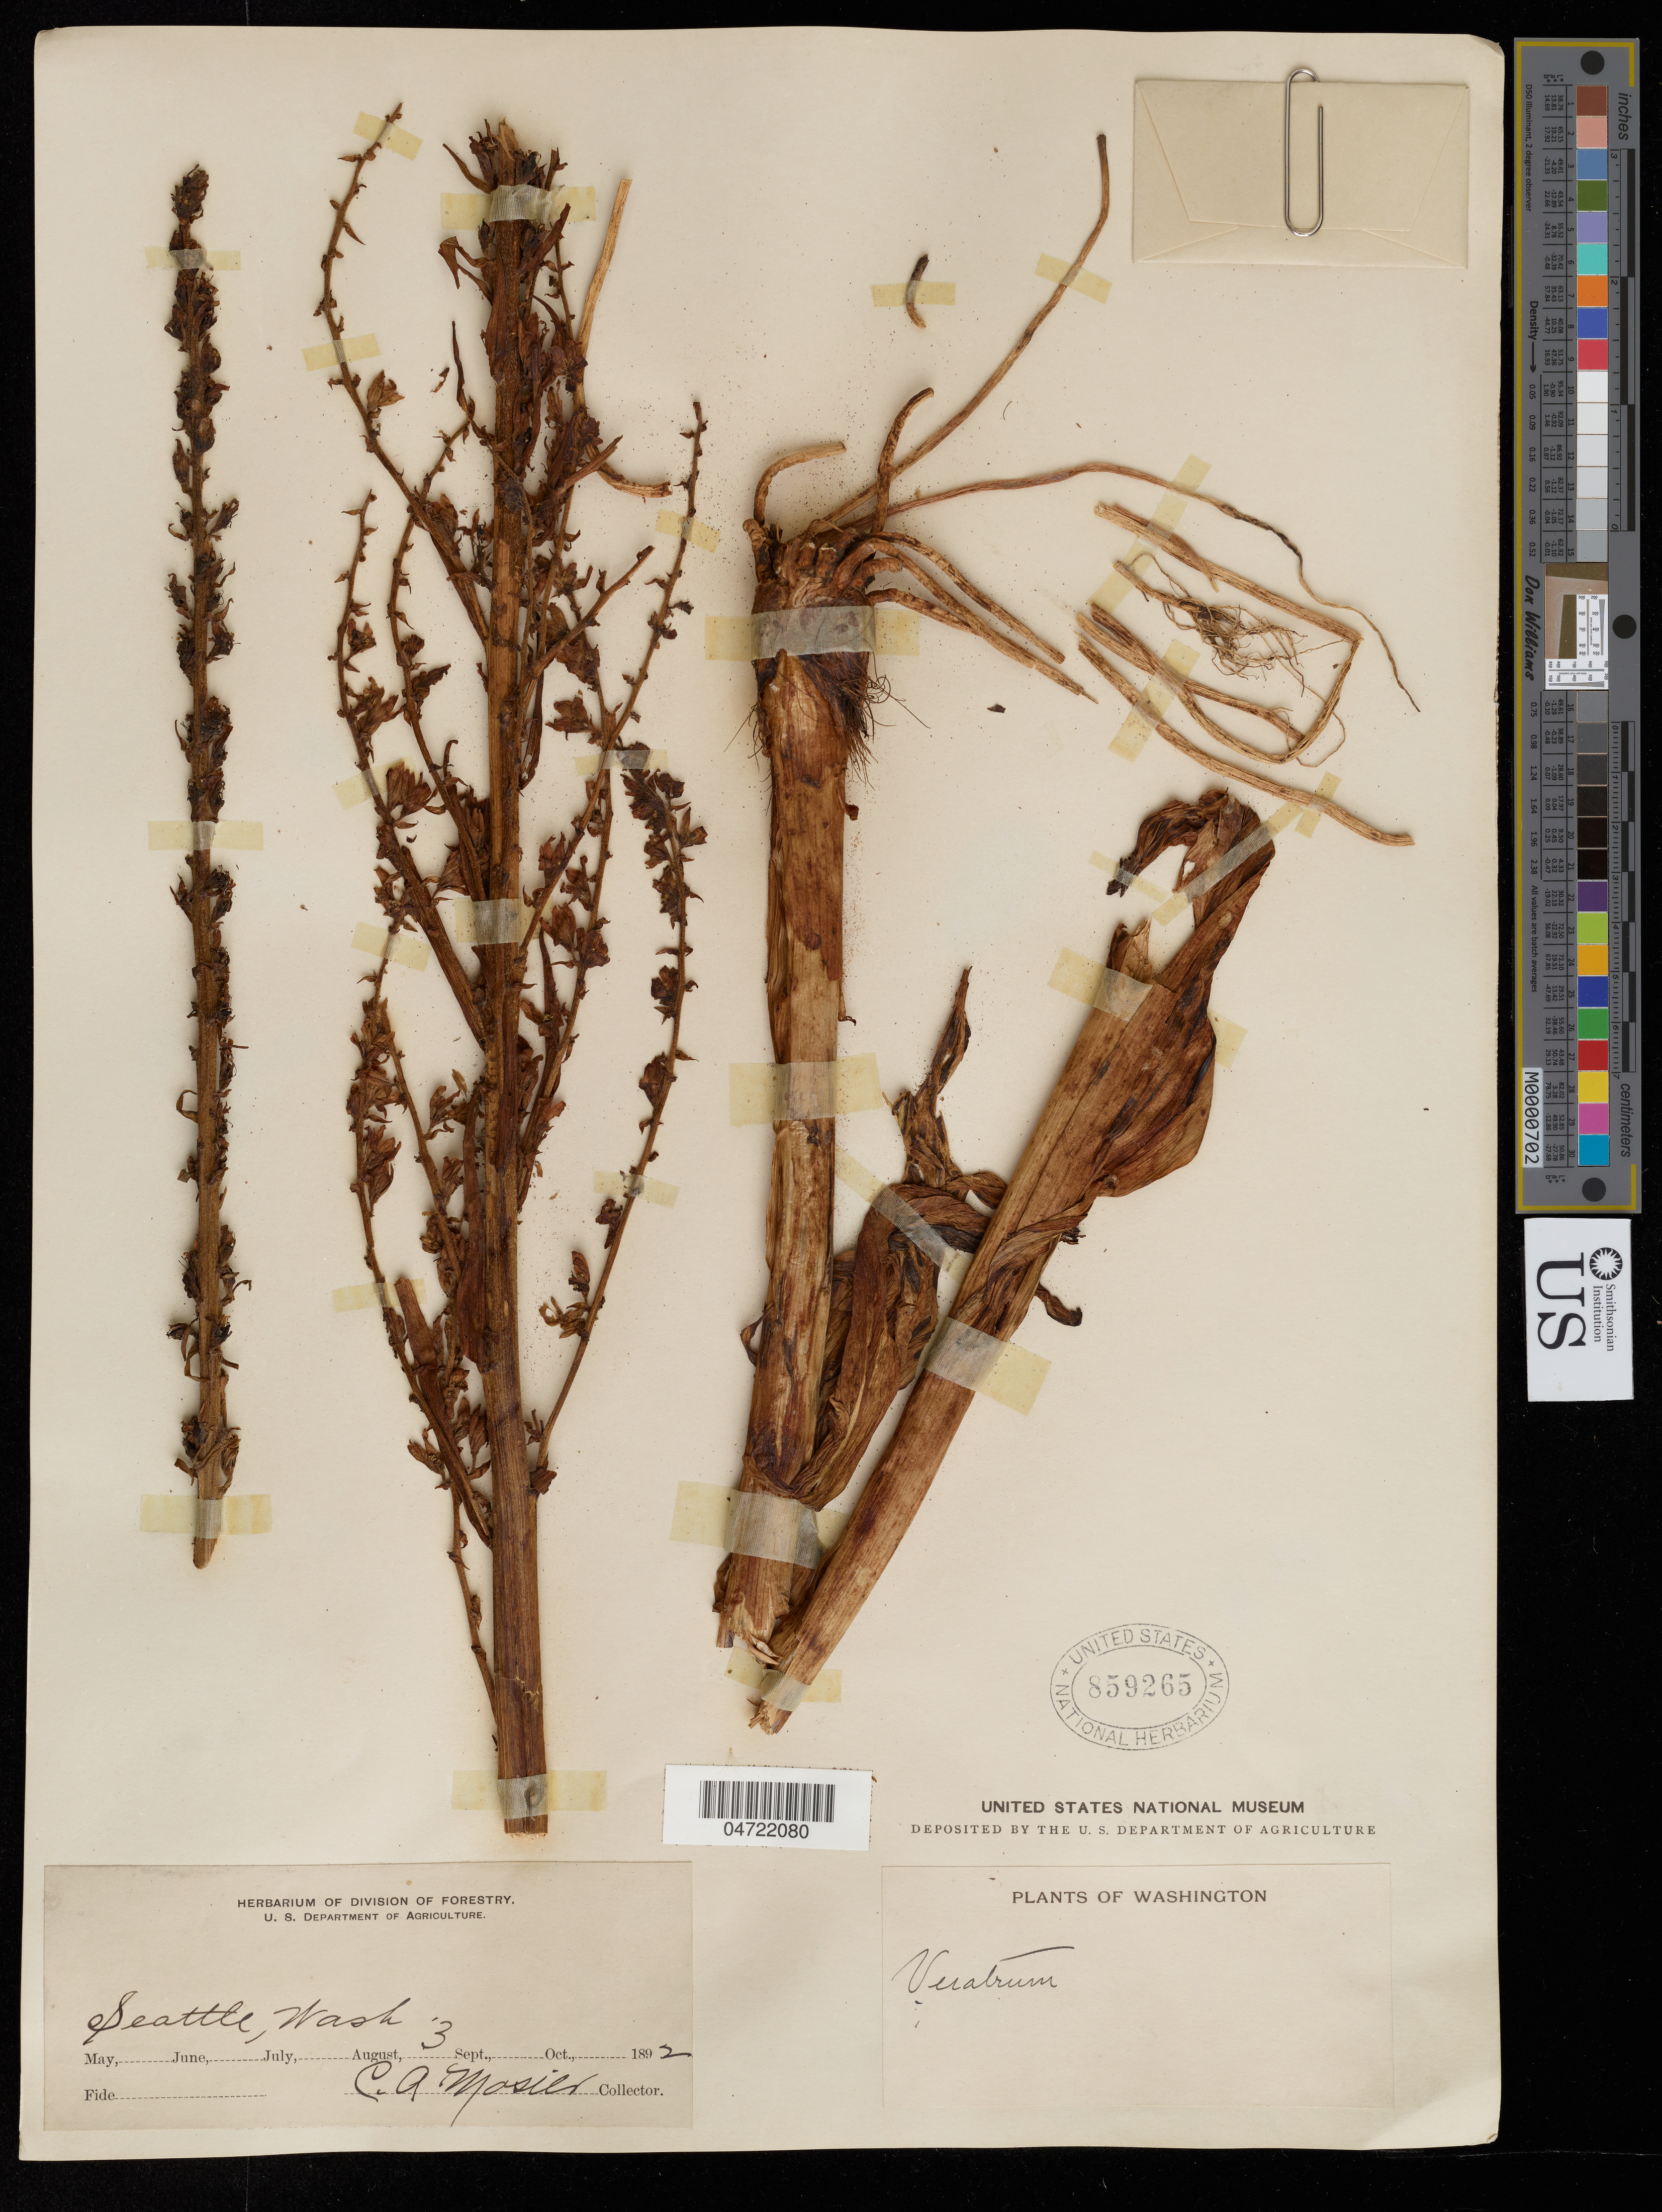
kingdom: Plantae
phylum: Tracheophyta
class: Liliopsida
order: Liliales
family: Melanthiaceae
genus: Veratrum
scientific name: Veratrum sp.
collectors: C. A. Mosier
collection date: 1892-09-03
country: United States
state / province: Washington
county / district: King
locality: Seattle.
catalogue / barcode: US 859265